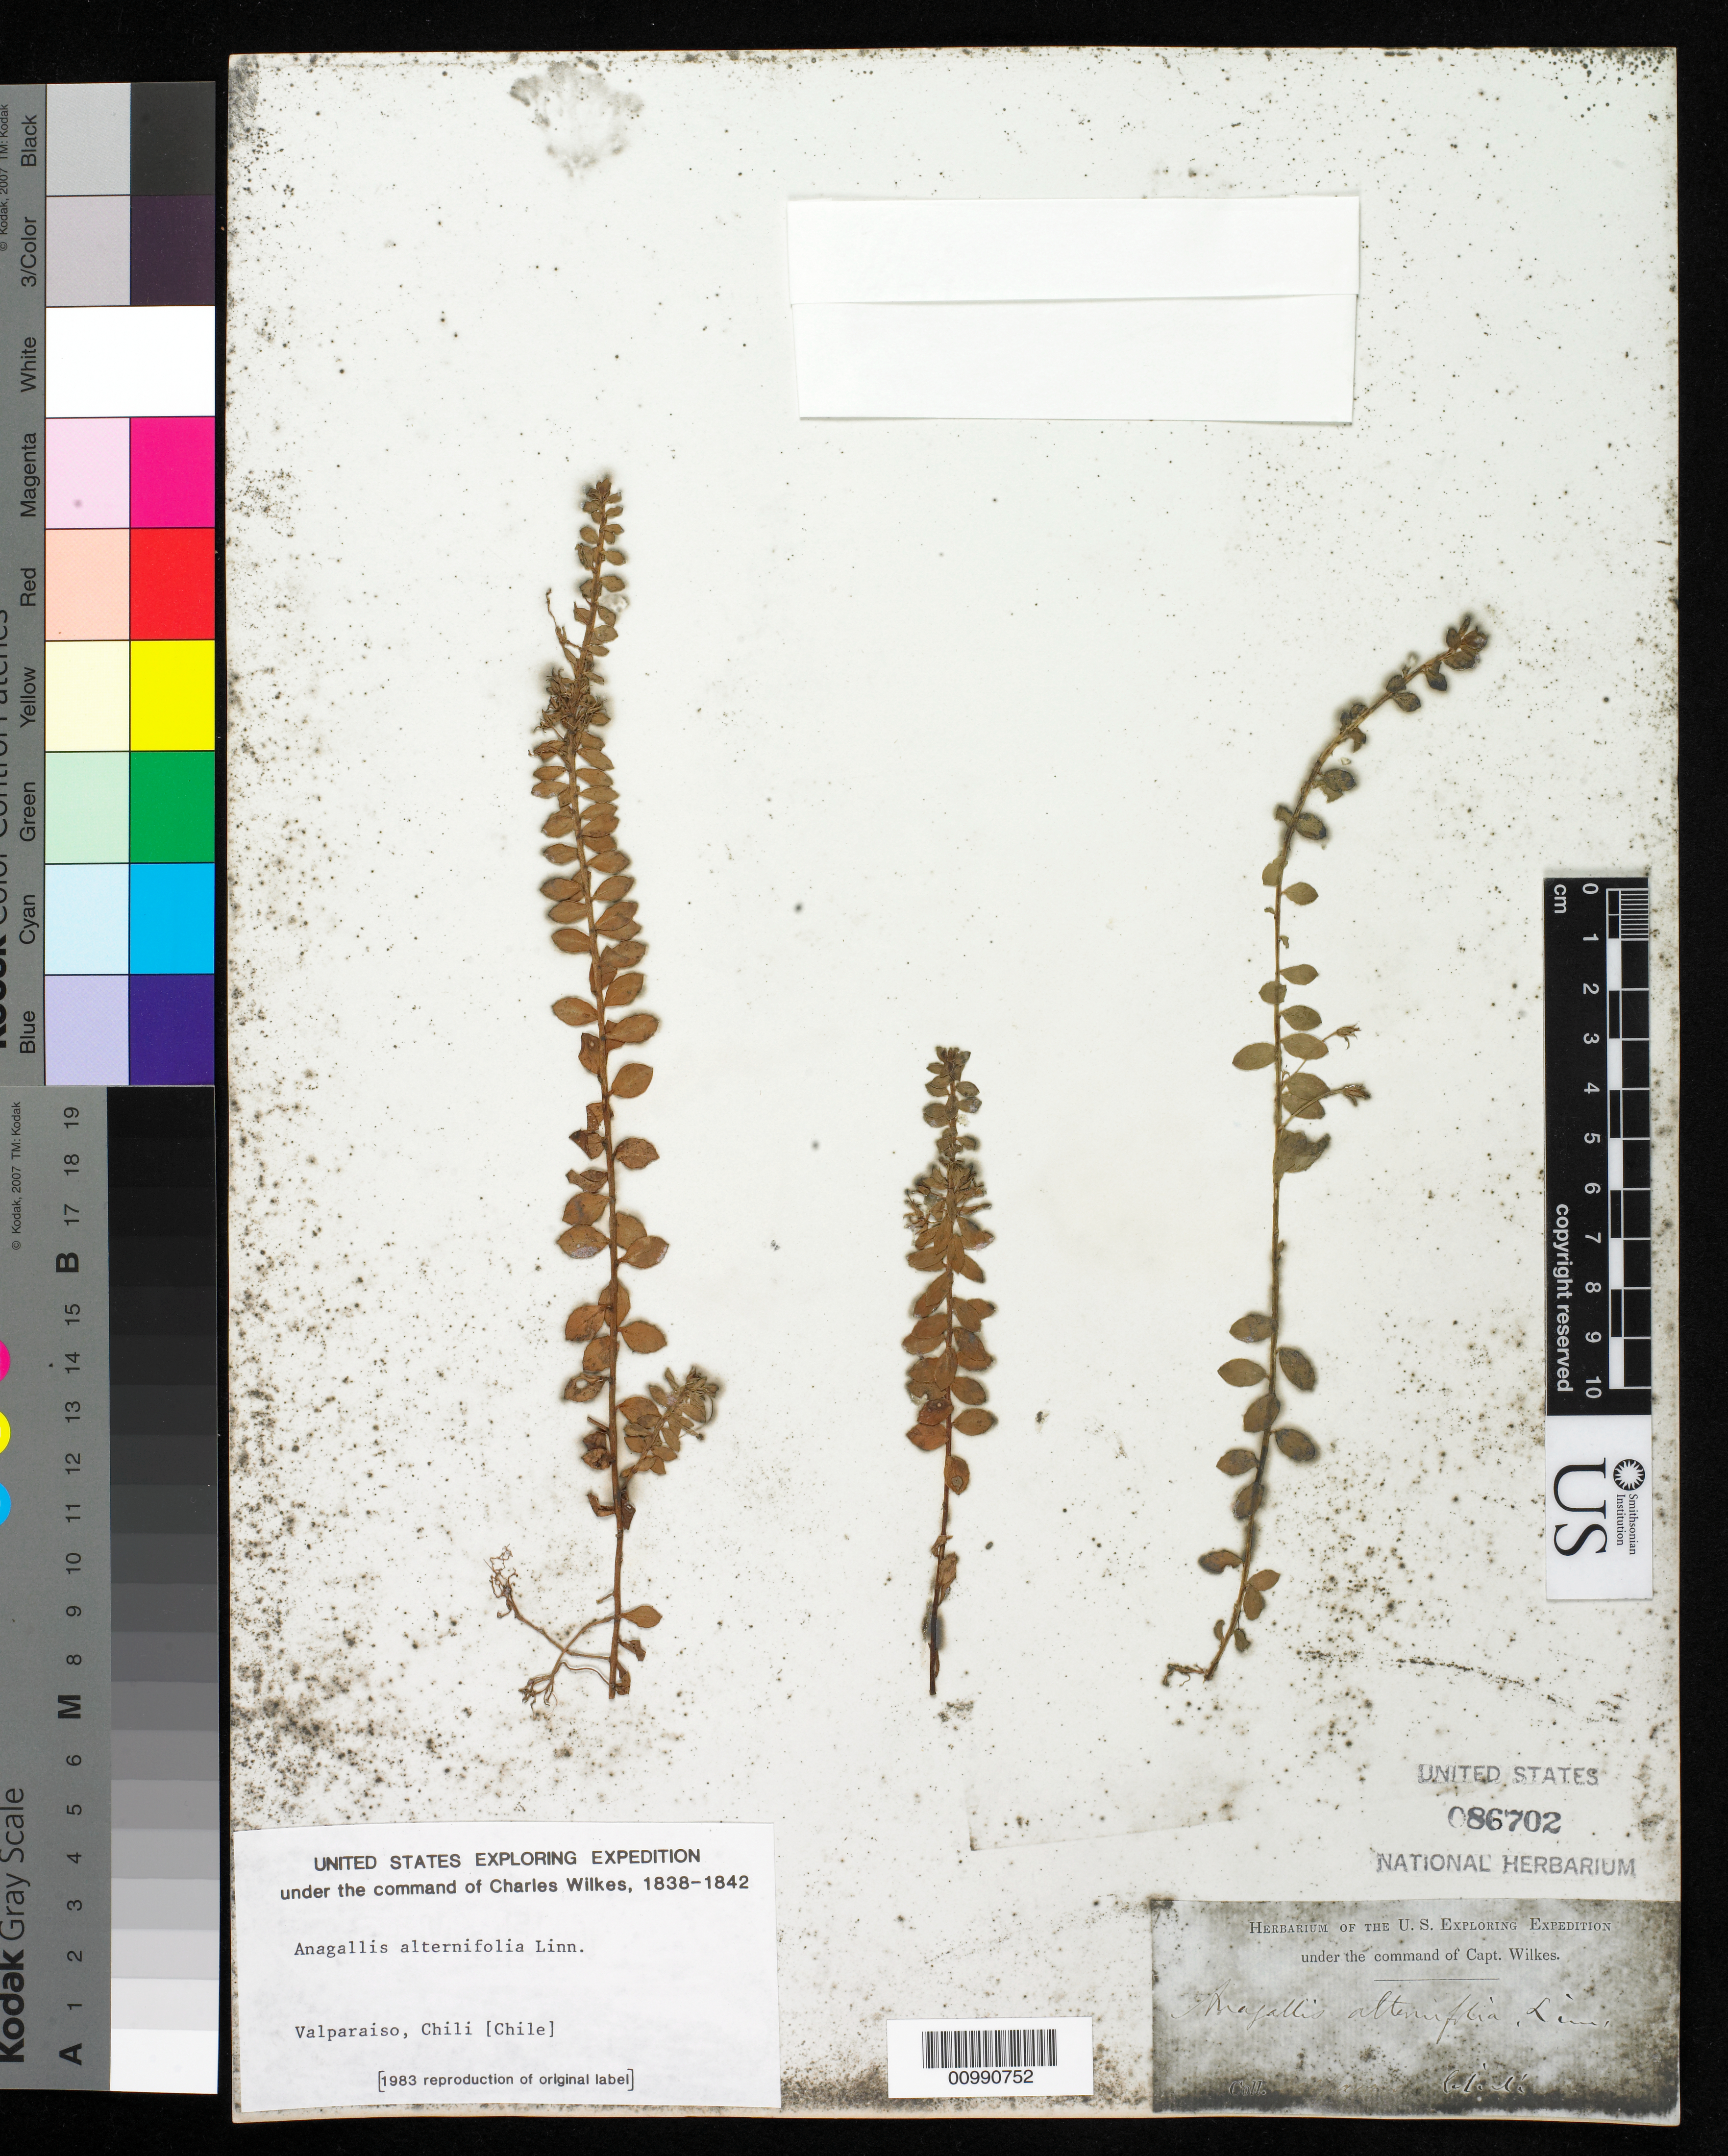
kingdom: Plantae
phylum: Tracheophyta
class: Magnoliopsida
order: Ericales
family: Primulaceae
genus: Anagallis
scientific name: Anagallis alternifolia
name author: Cav.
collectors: Wilkes Explor. Exped.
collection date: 1838/1842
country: Chile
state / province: Valparaíso (V)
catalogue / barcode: US 86702